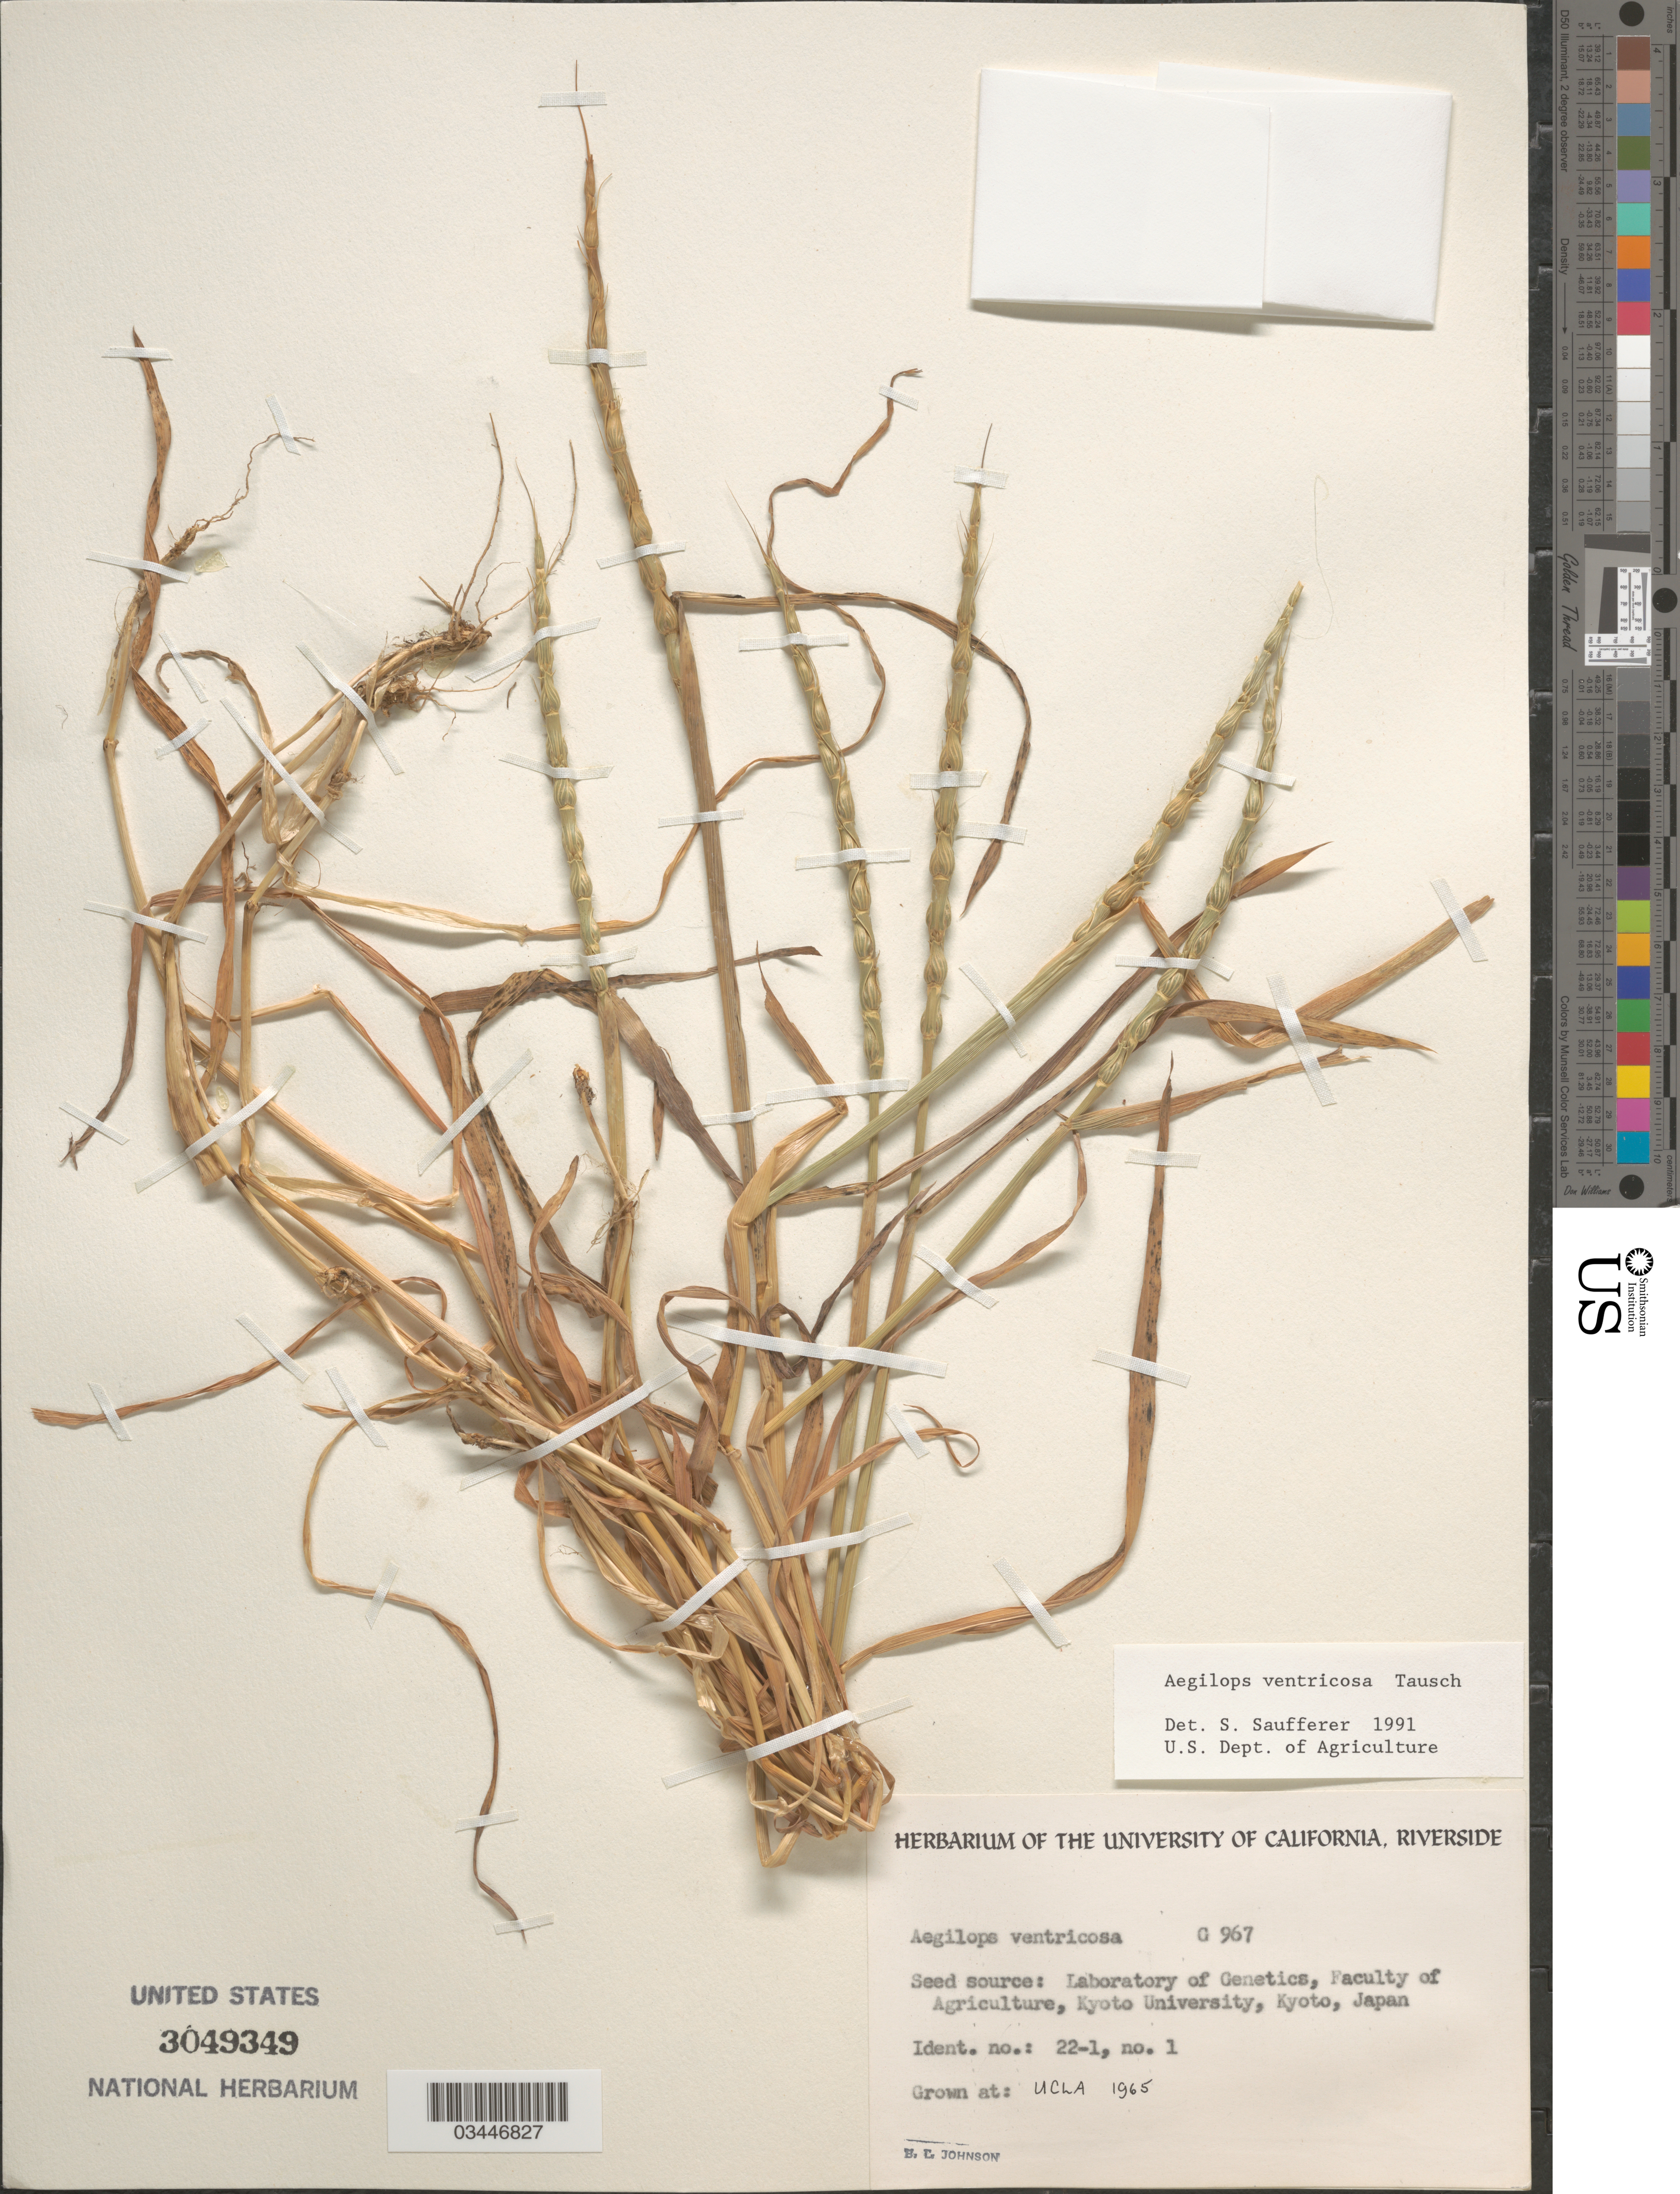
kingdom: Plantae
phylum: Tracheophyta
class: Liliopsida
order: Poales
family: Poaceae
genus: Aegilops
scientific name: Aegilops sp.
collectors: B. Johnson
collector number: G967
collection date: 1965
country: United States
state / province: California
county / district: Los Angeles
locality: UCLA.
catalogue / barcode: US 3049349